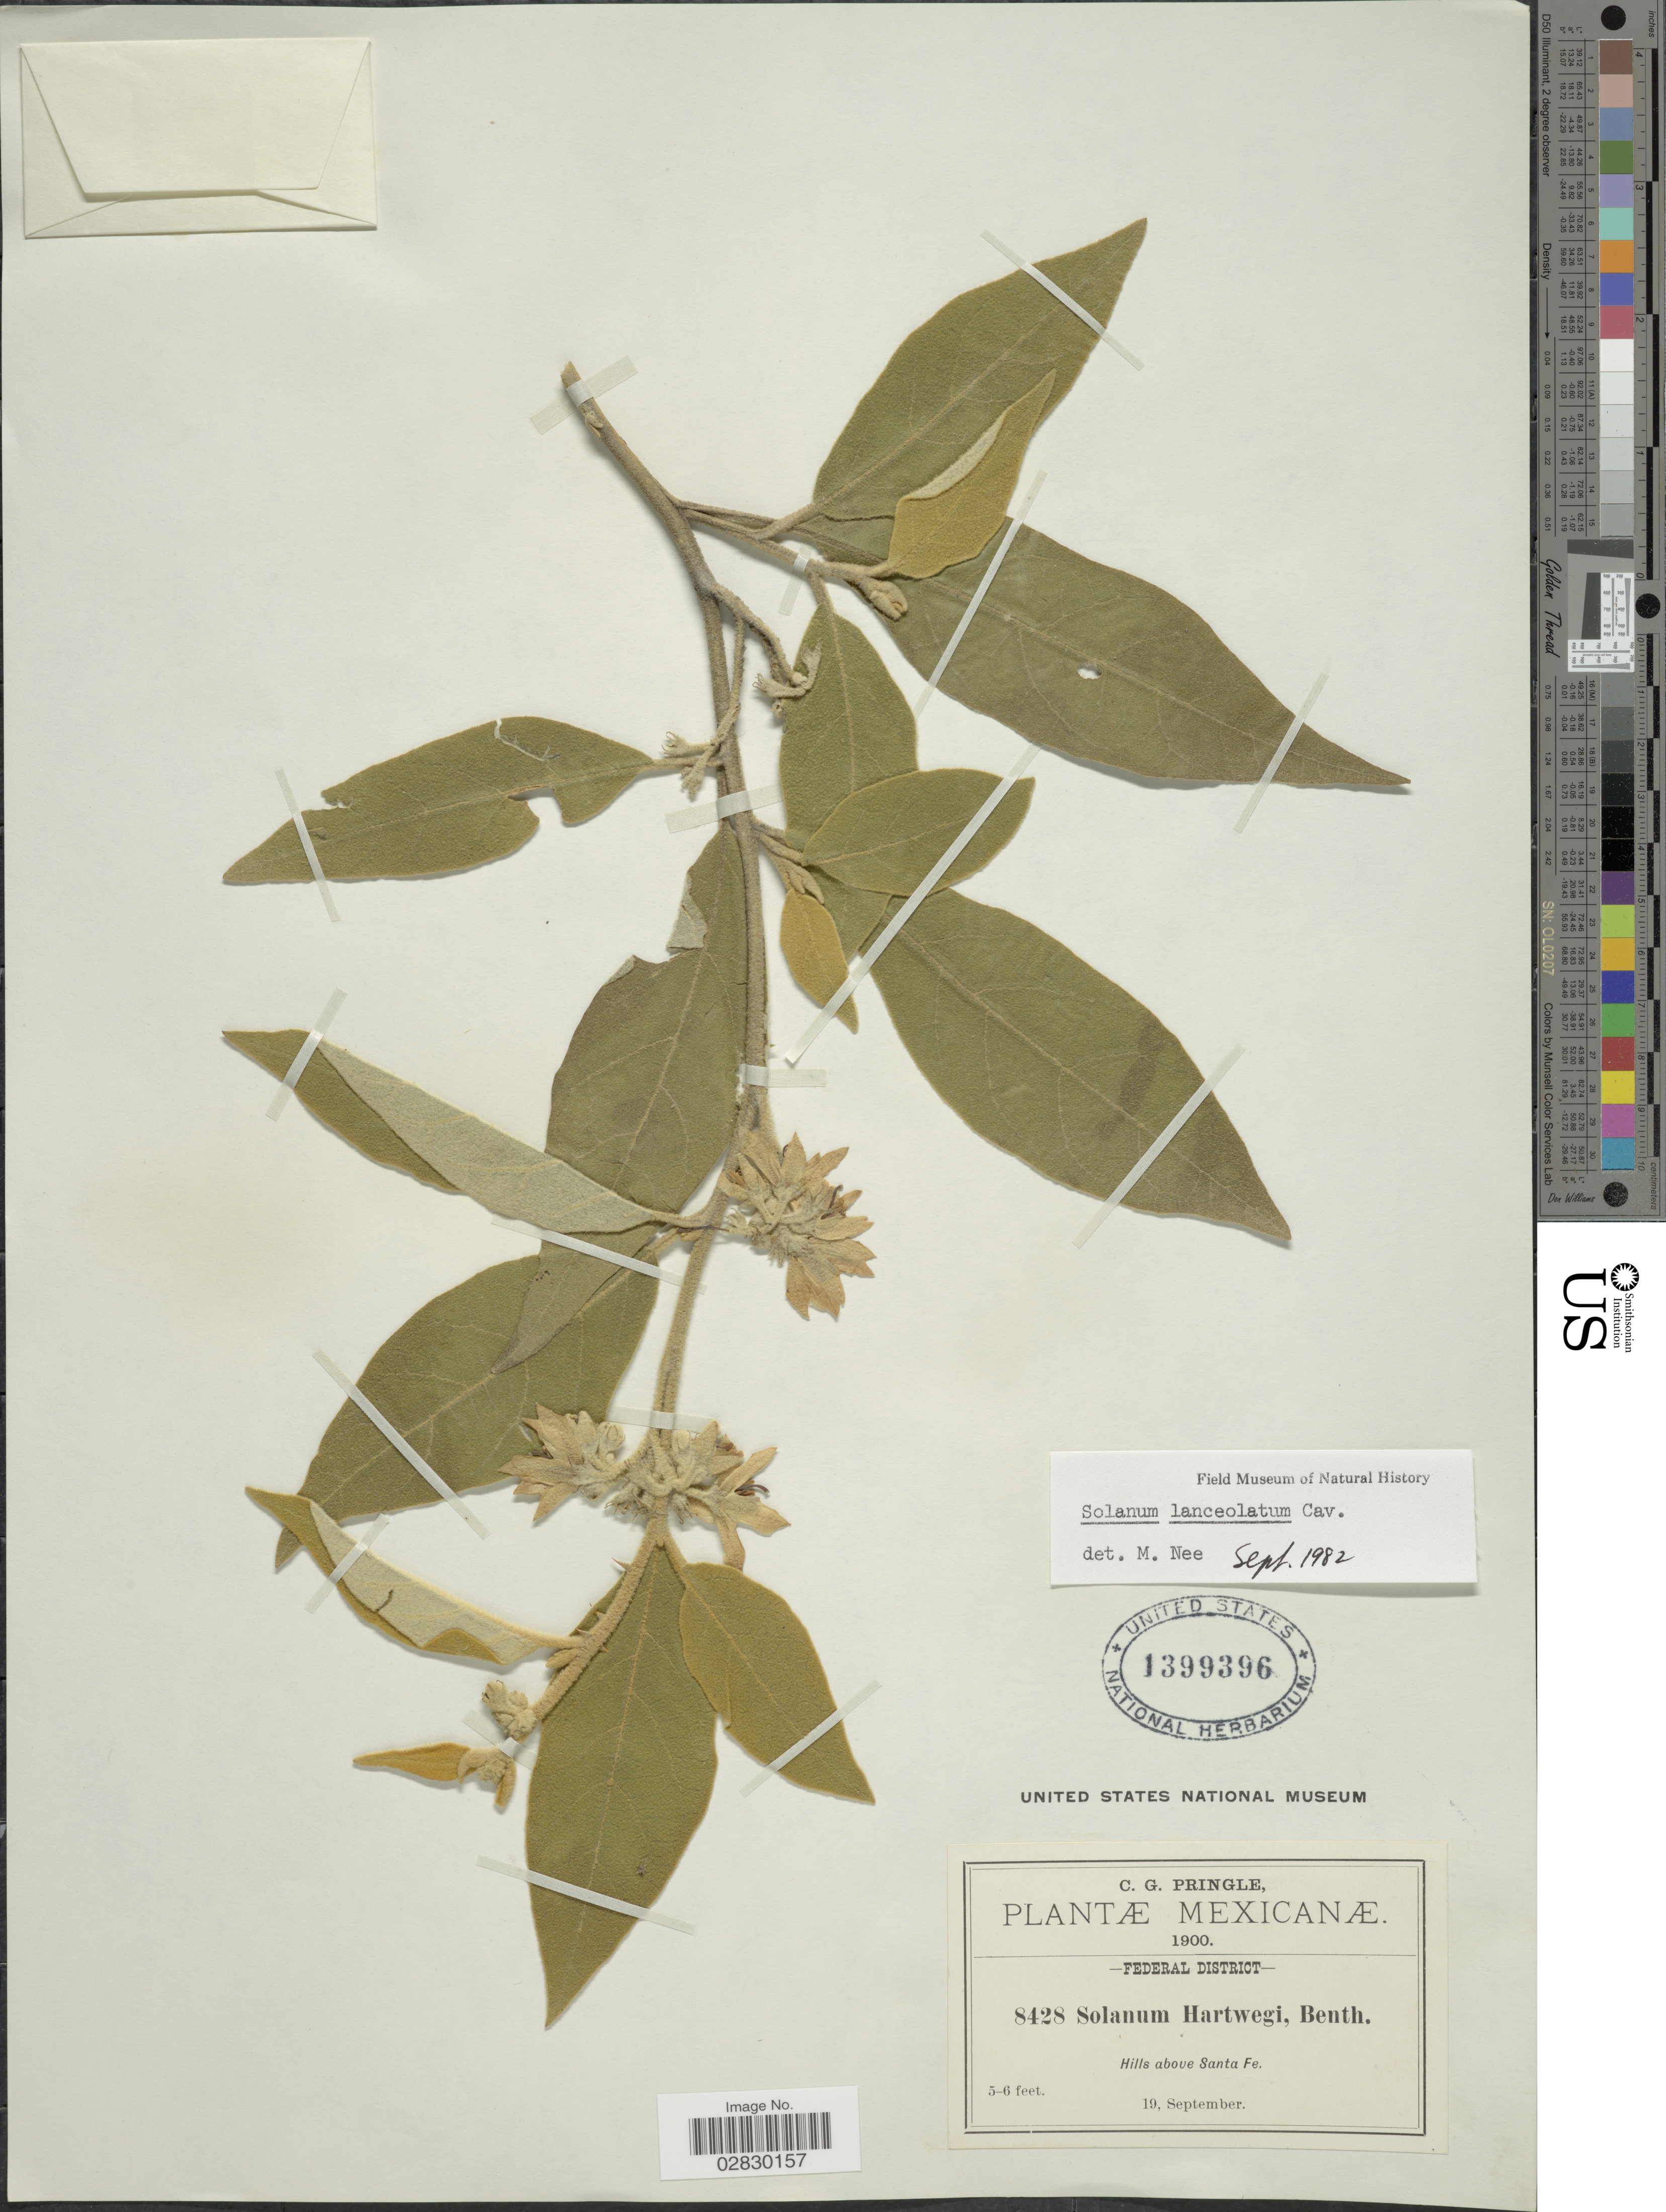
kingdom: Plantae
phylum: Tracheophyta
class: Magnoliopsida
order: Solanales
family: Solanaceae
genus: Solanum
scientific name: Solanum lanceolatum Berthault, nom. illeg.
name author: Berthault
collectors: C. G. Pringle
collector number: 8428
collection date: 1900-09-19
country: Mexico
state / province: Distrito Federal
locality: Federal District, Hills above Santa Fe.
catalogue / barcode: US 1399396